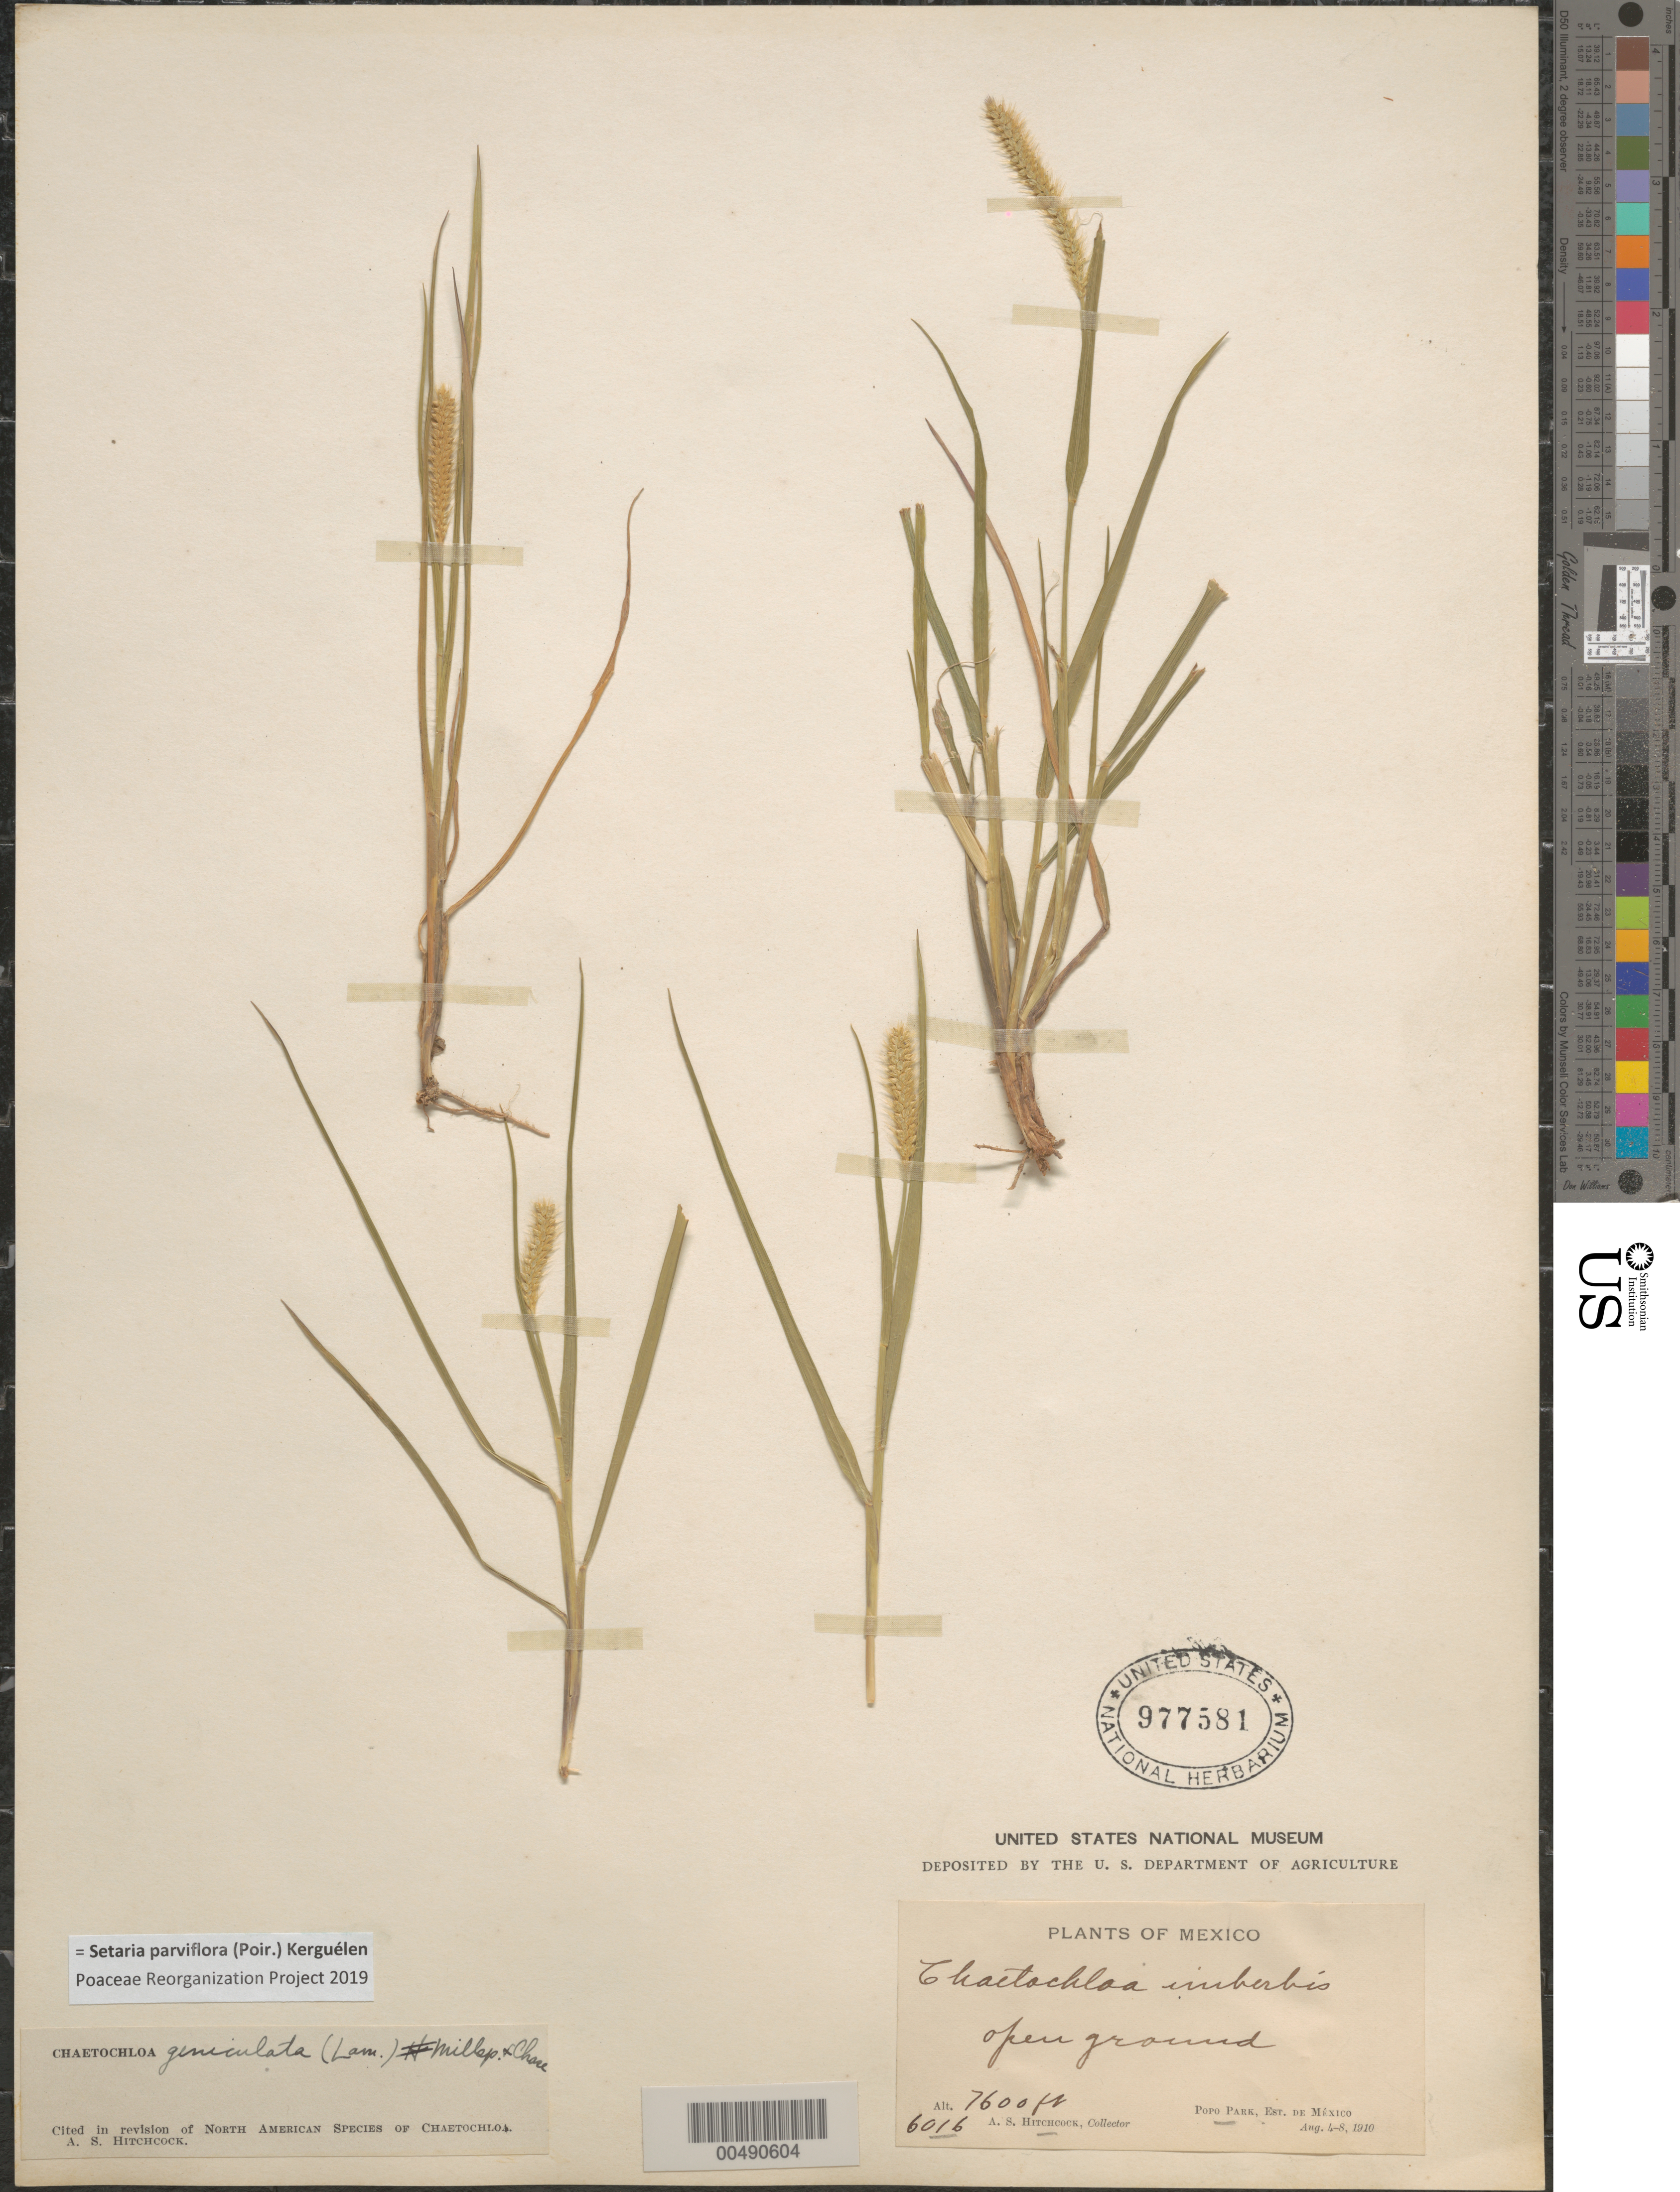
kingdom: Plantae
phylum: Tracheophyta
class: Liliopsida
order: Poales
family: Poaceae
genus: Setaria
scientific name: Setaria parviflora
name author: (Poir.) Kerguélen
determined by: Poaceae Reorganization Project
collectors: A. S. Hitchcock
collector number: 6016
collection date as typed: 4 Aug 1910 to 8 Aug 1910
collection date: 1910-08-04/1910-08-08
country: Mexico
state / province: México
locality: Popo Park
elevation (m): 2316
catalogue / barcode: US 977581